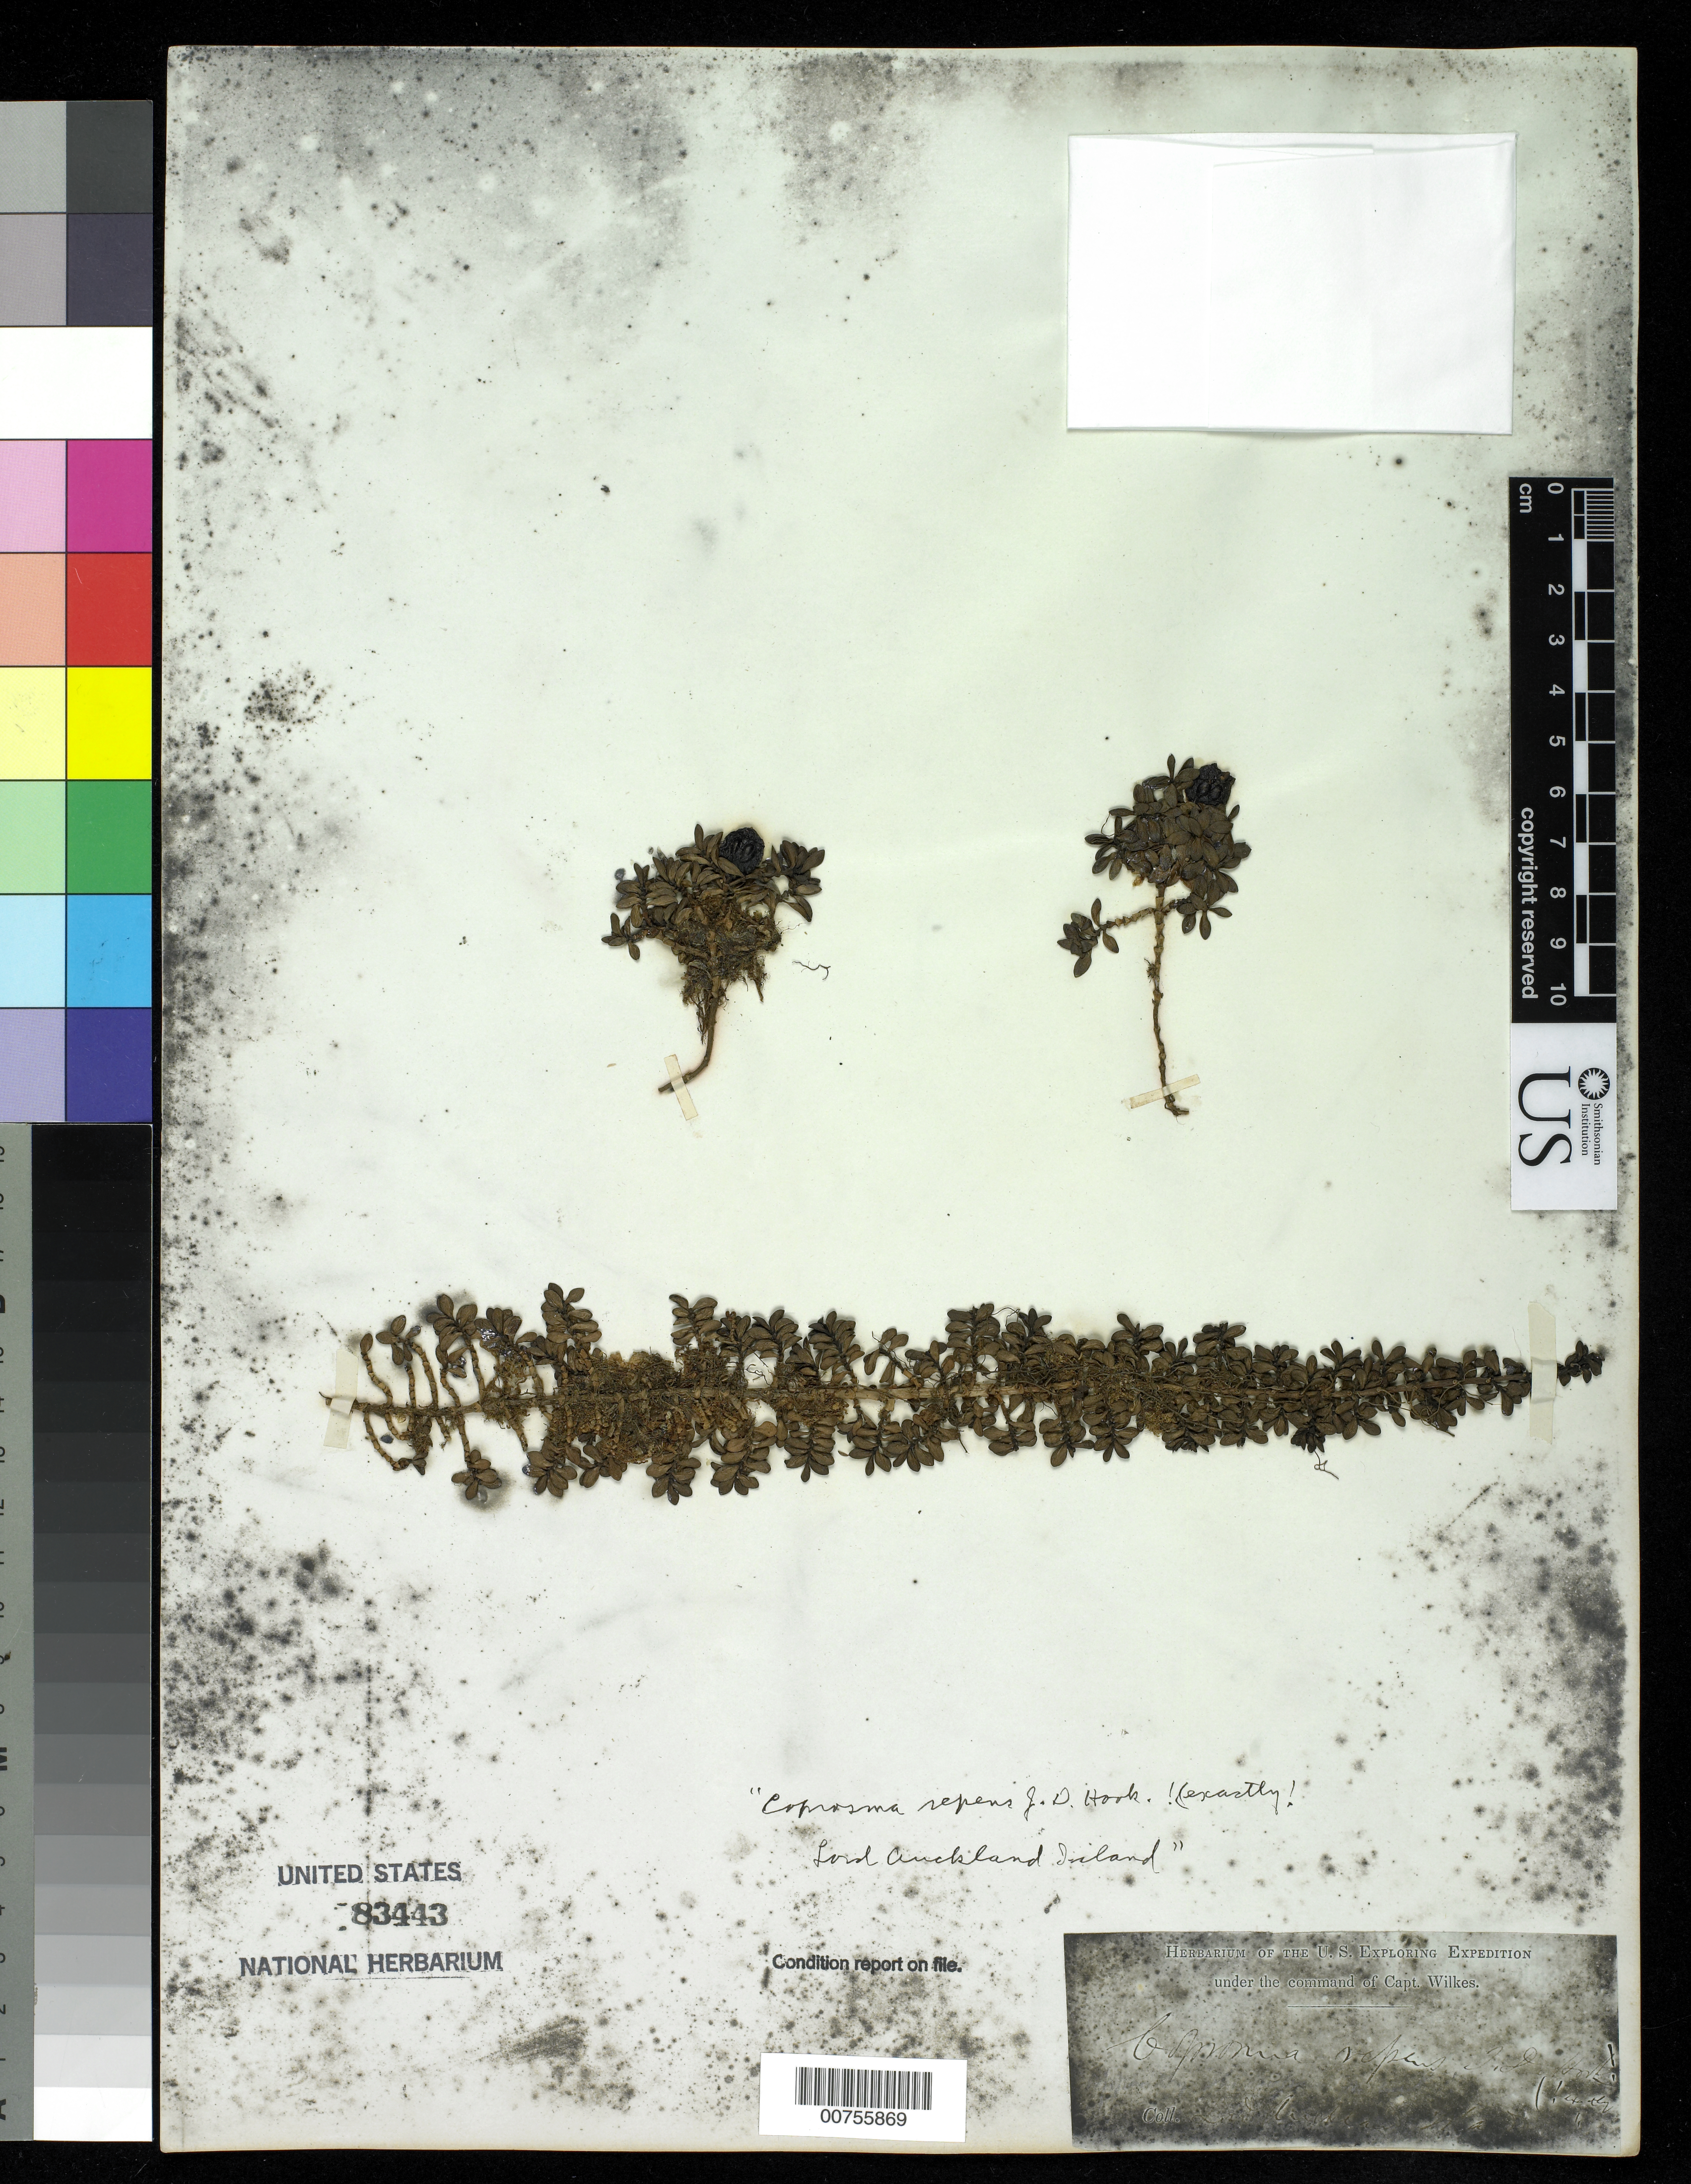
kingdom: Plantae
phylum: Tracheophyta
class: Magnoliopsida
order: Gentianales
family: Rubiaceae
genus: Coprosma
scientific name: Coprosma repens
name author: A. Rich.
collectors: Wilkes Explor. Exped.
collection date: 1838/1842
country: New Zealand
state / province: Auckland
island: Lord Auckland Island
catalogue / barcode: US 83443